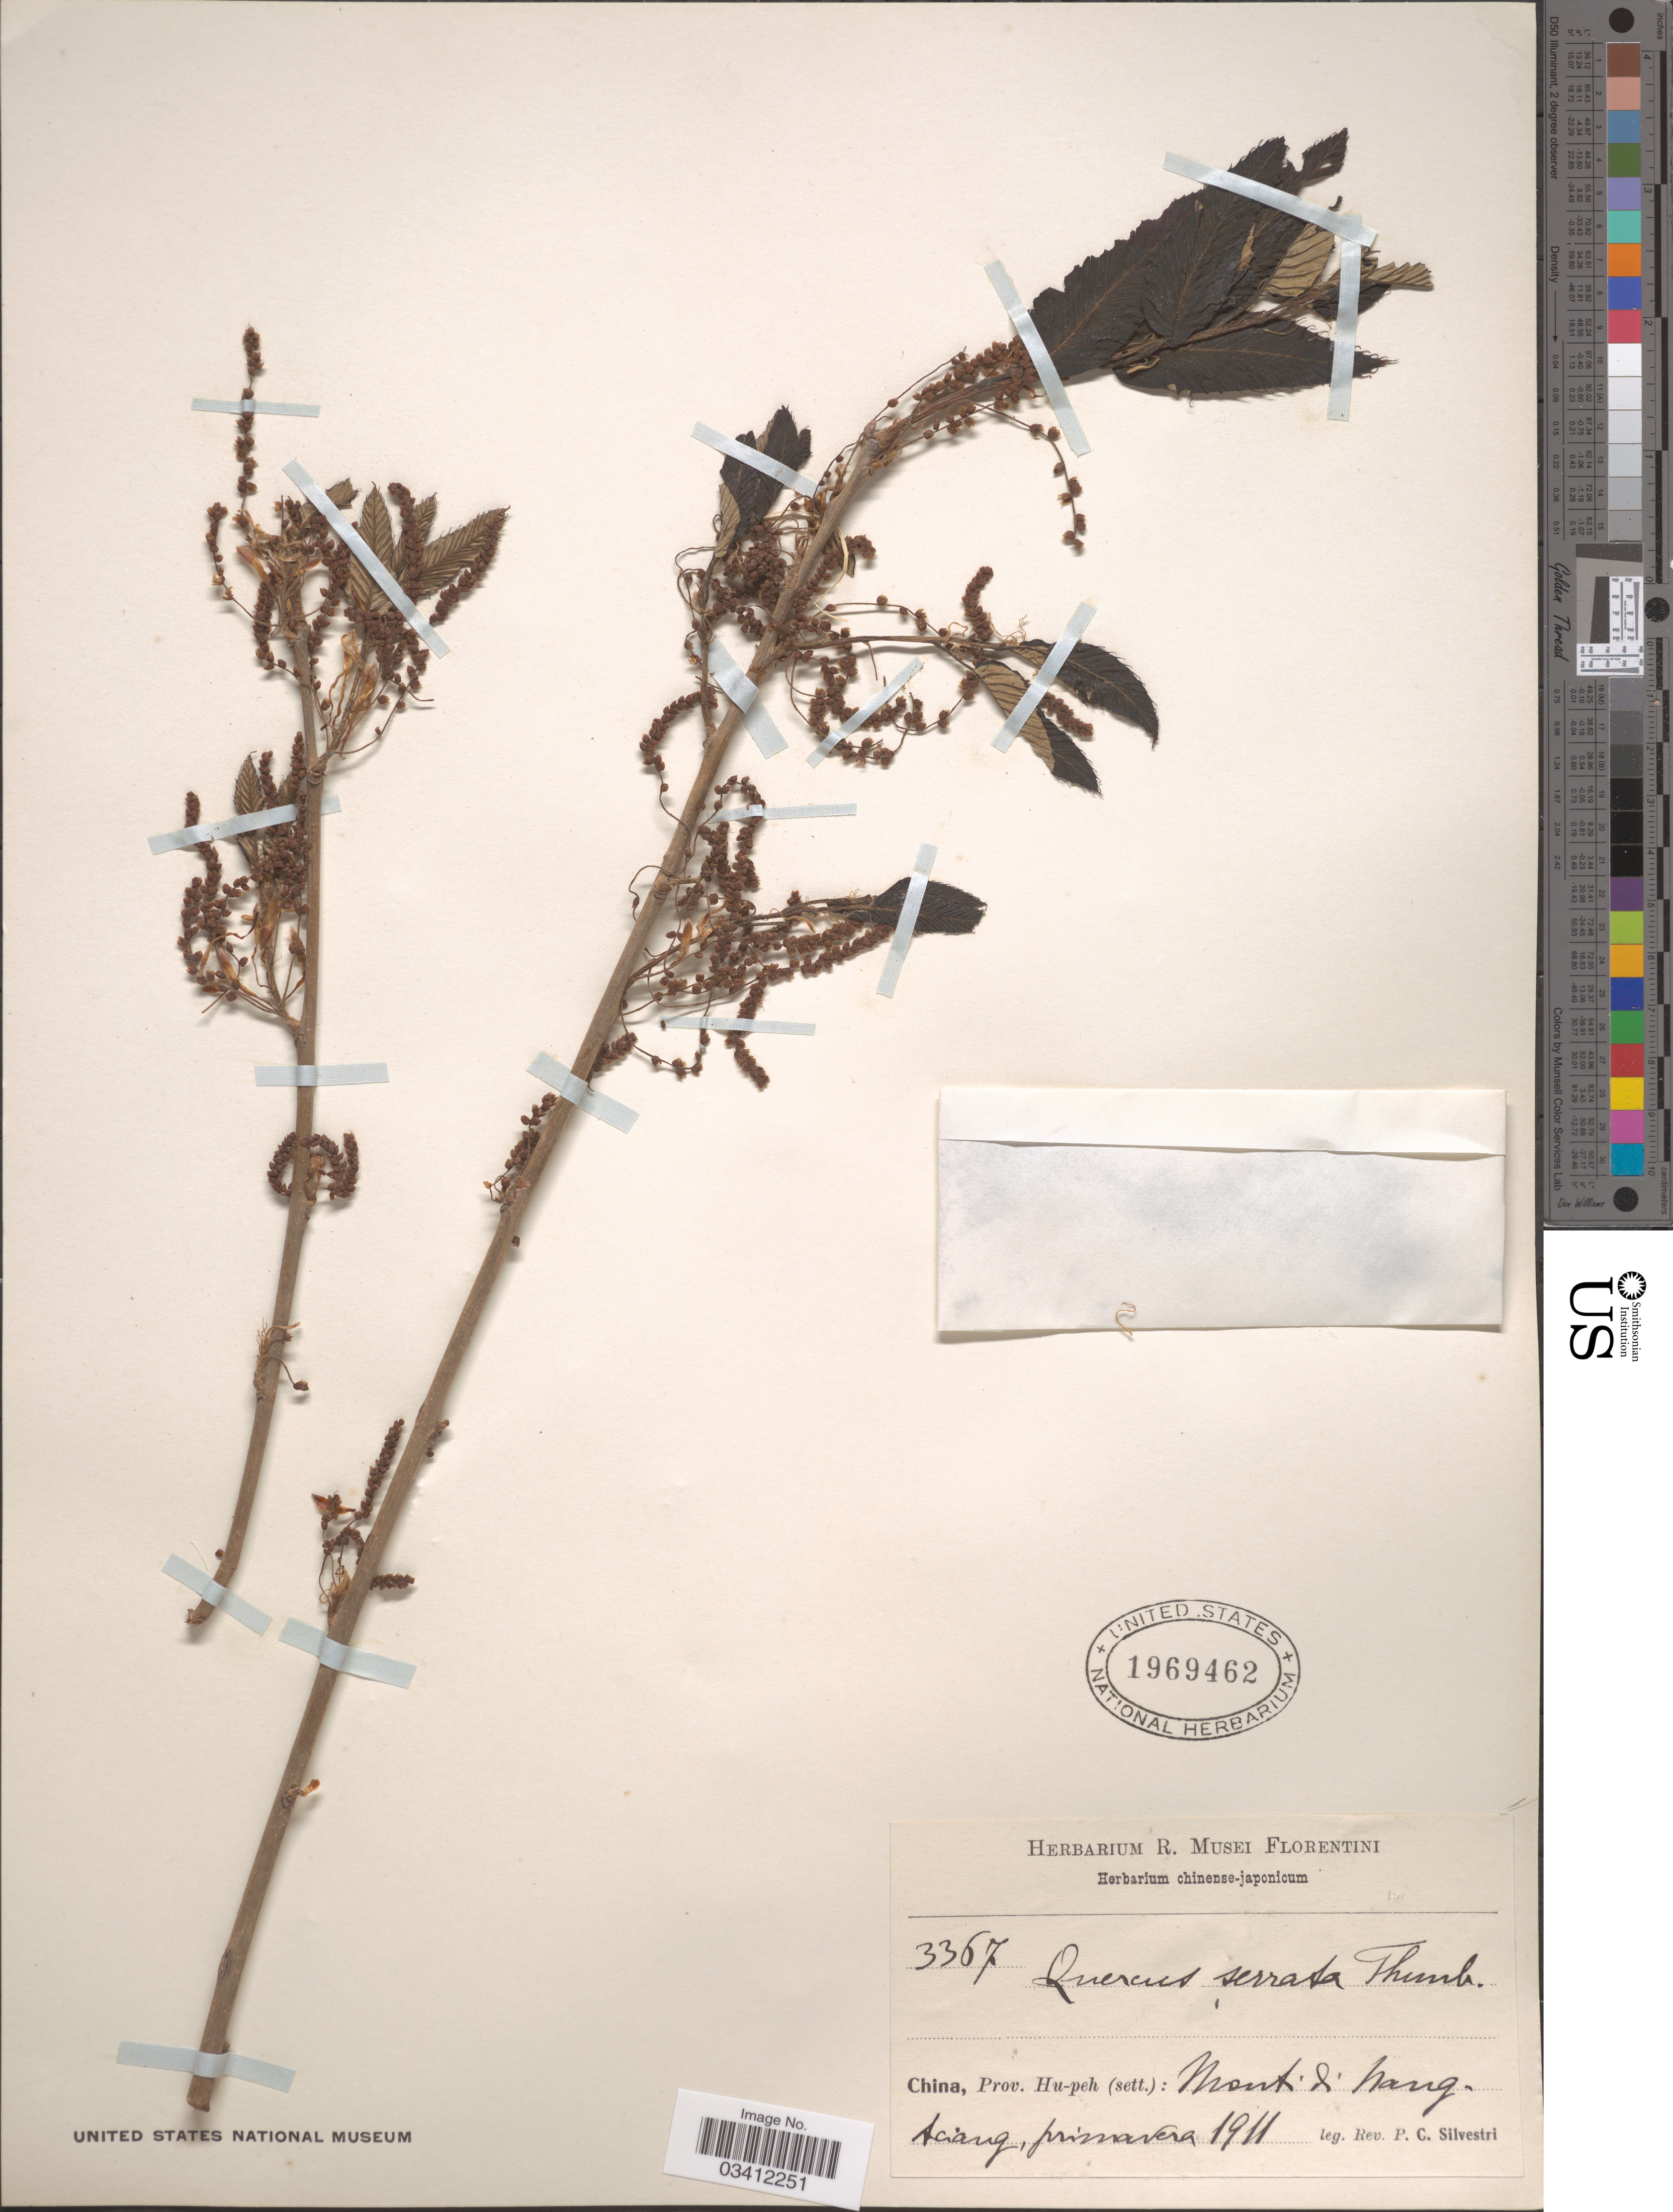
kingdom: Plantae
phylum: Tracheophyta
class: Magnoliopsida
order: Fagales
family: Fagaceae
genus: Quercus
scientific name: Quercus serrata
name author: Thunb.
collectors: P. Silvestri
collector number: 3367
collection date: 1911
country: China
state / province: Hubei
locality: Prov. Hu-peh (sett.): Mont di Nang-Aciang, primavera.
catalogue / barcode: US 1969462